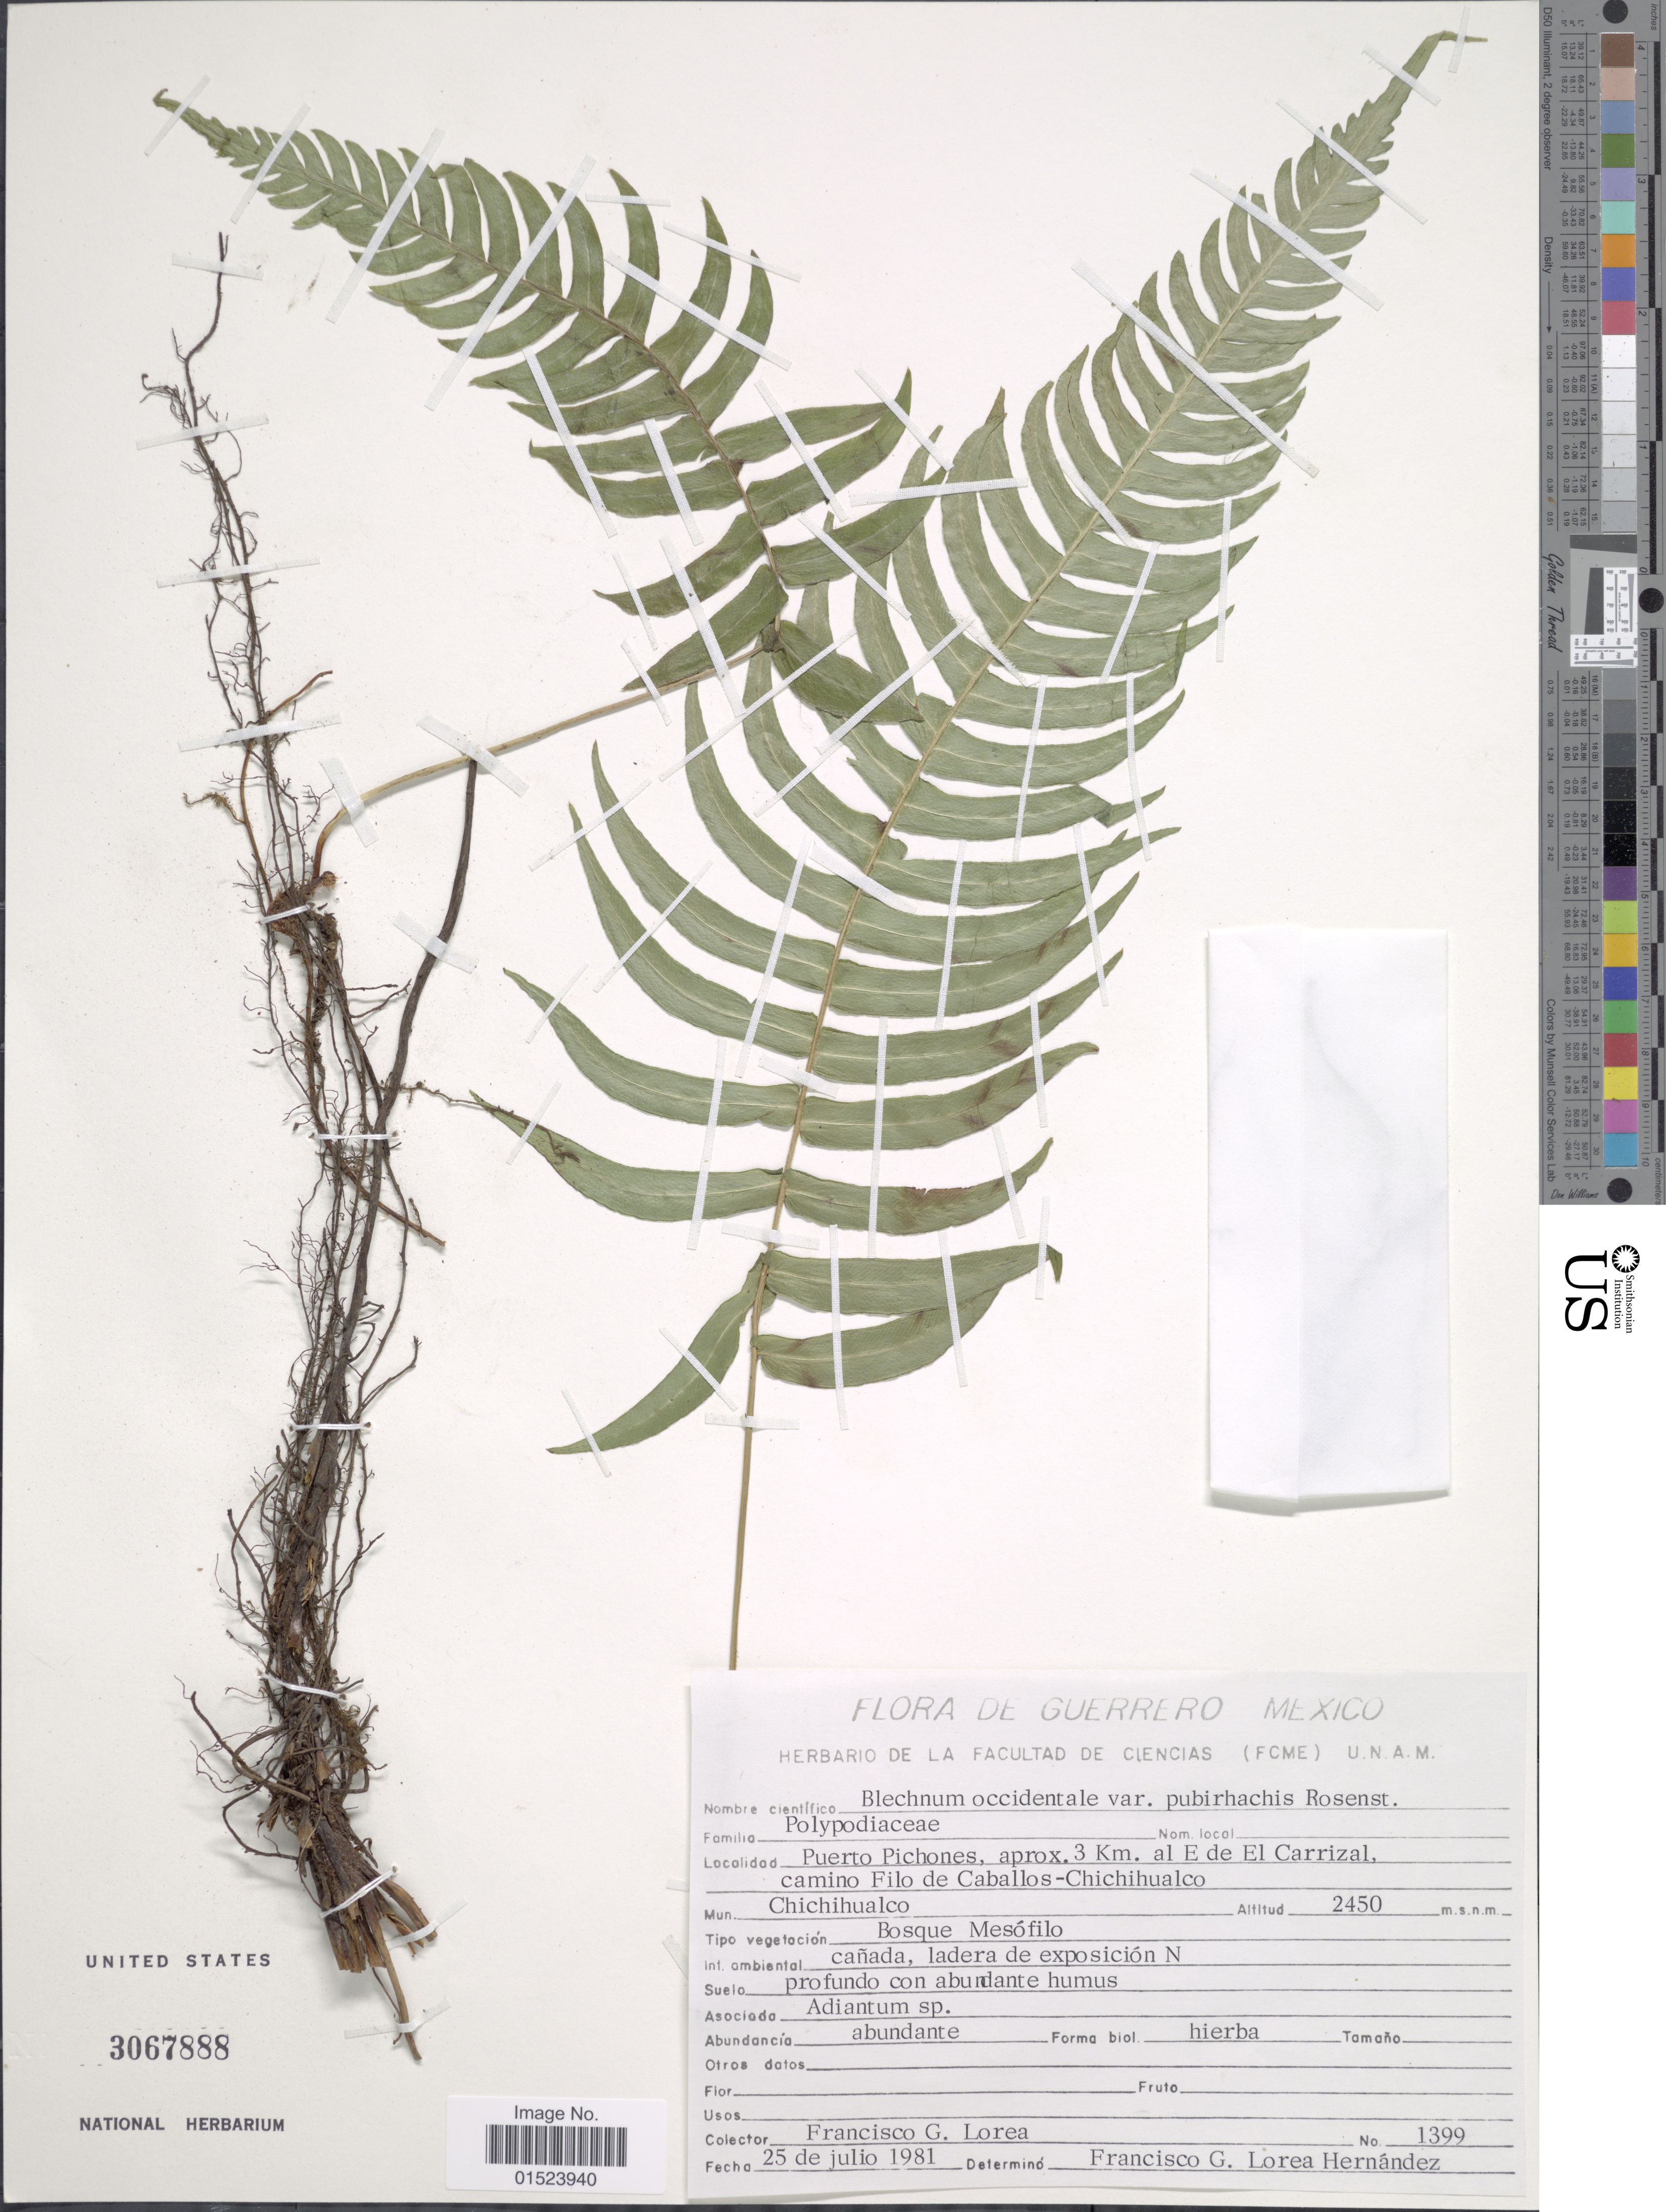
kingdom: Plantae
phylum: Tracheophyta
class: Polypodiopsida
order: Polypodiales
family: Blechnaceae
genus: Blechnum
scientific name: Blechnum glandulosum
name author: Link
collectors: F. Lorea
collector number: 1399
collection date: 1981-07-25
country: Mexico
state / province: Guerrero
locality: Puerto Pichones, aprox. 3 Km. al E de El Carrizal, camino Filo de Caballos - Chichihualco, Mun. Chichihualco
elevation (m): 2450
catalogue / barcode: US 3067888